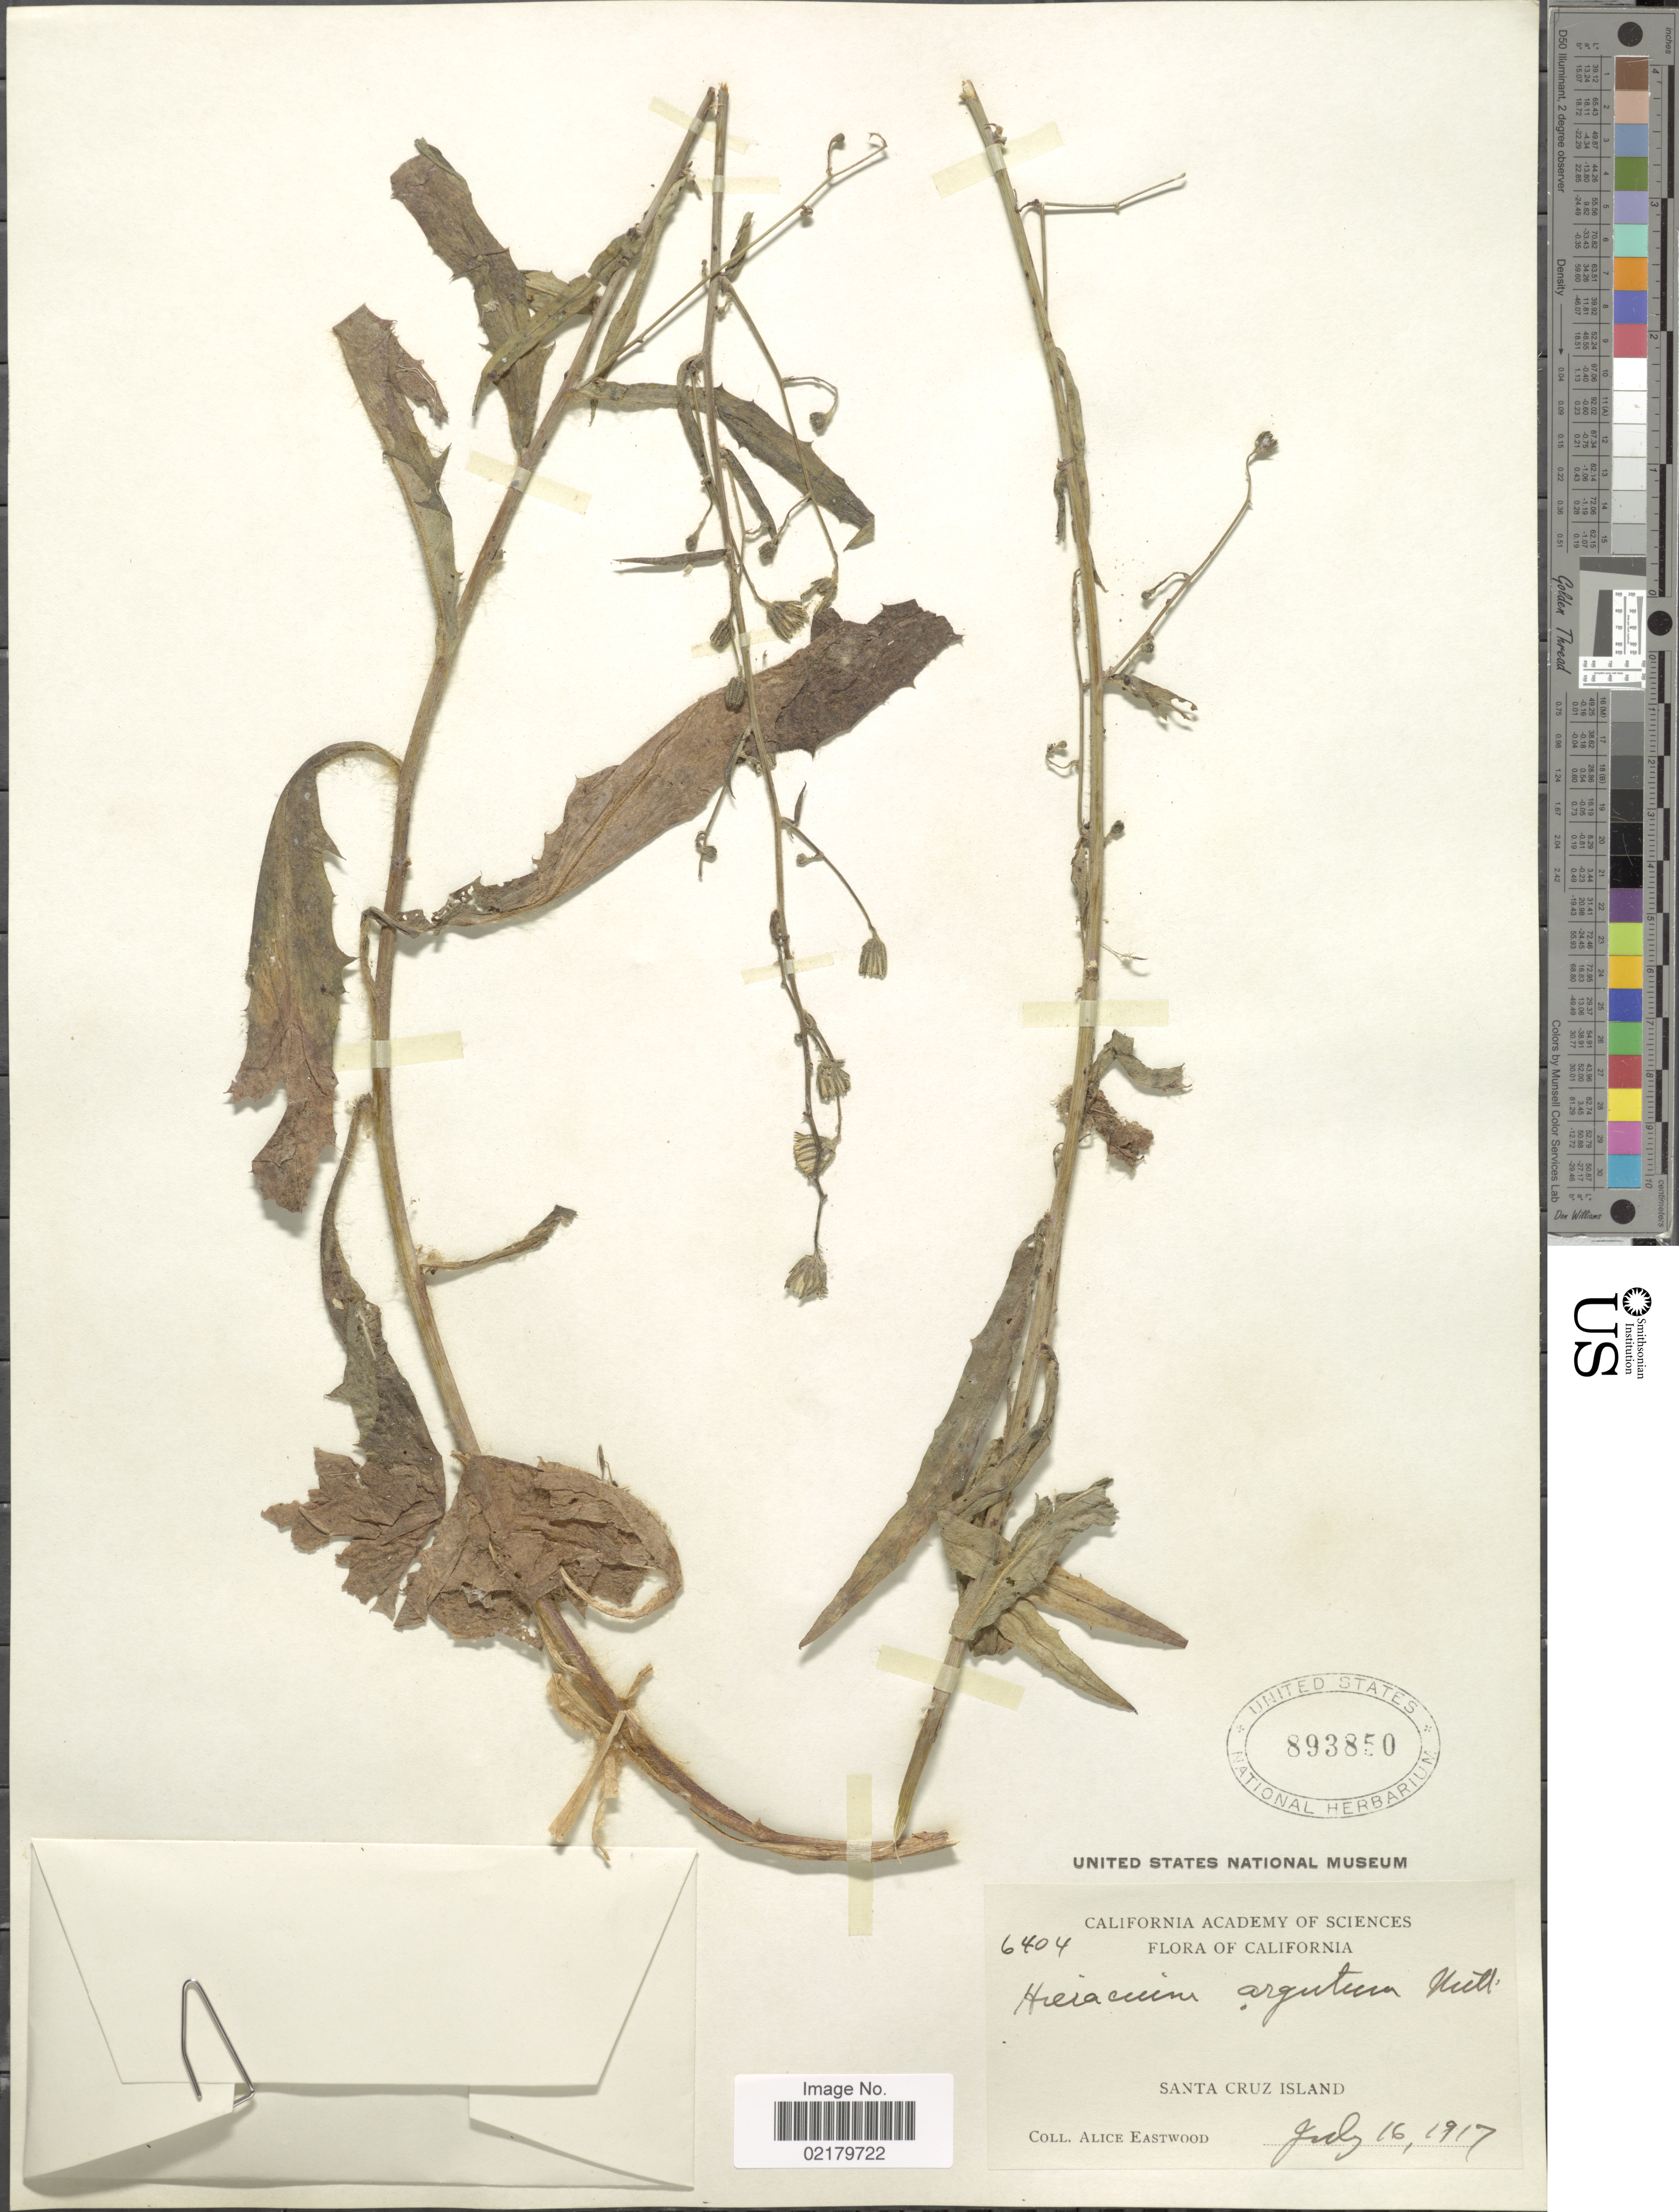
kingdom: Plantae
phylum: Tracheophyta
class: Magnoliopsida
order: Asterales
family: Asteraceae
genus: Hieracium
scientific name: Hieracium argutum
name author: Nutt.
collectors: A. Eastwood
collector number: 6404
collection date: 1917-07-16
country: United States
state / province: California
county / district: Santa Barbara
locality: Santa Cruz Island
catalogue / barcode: US 893850